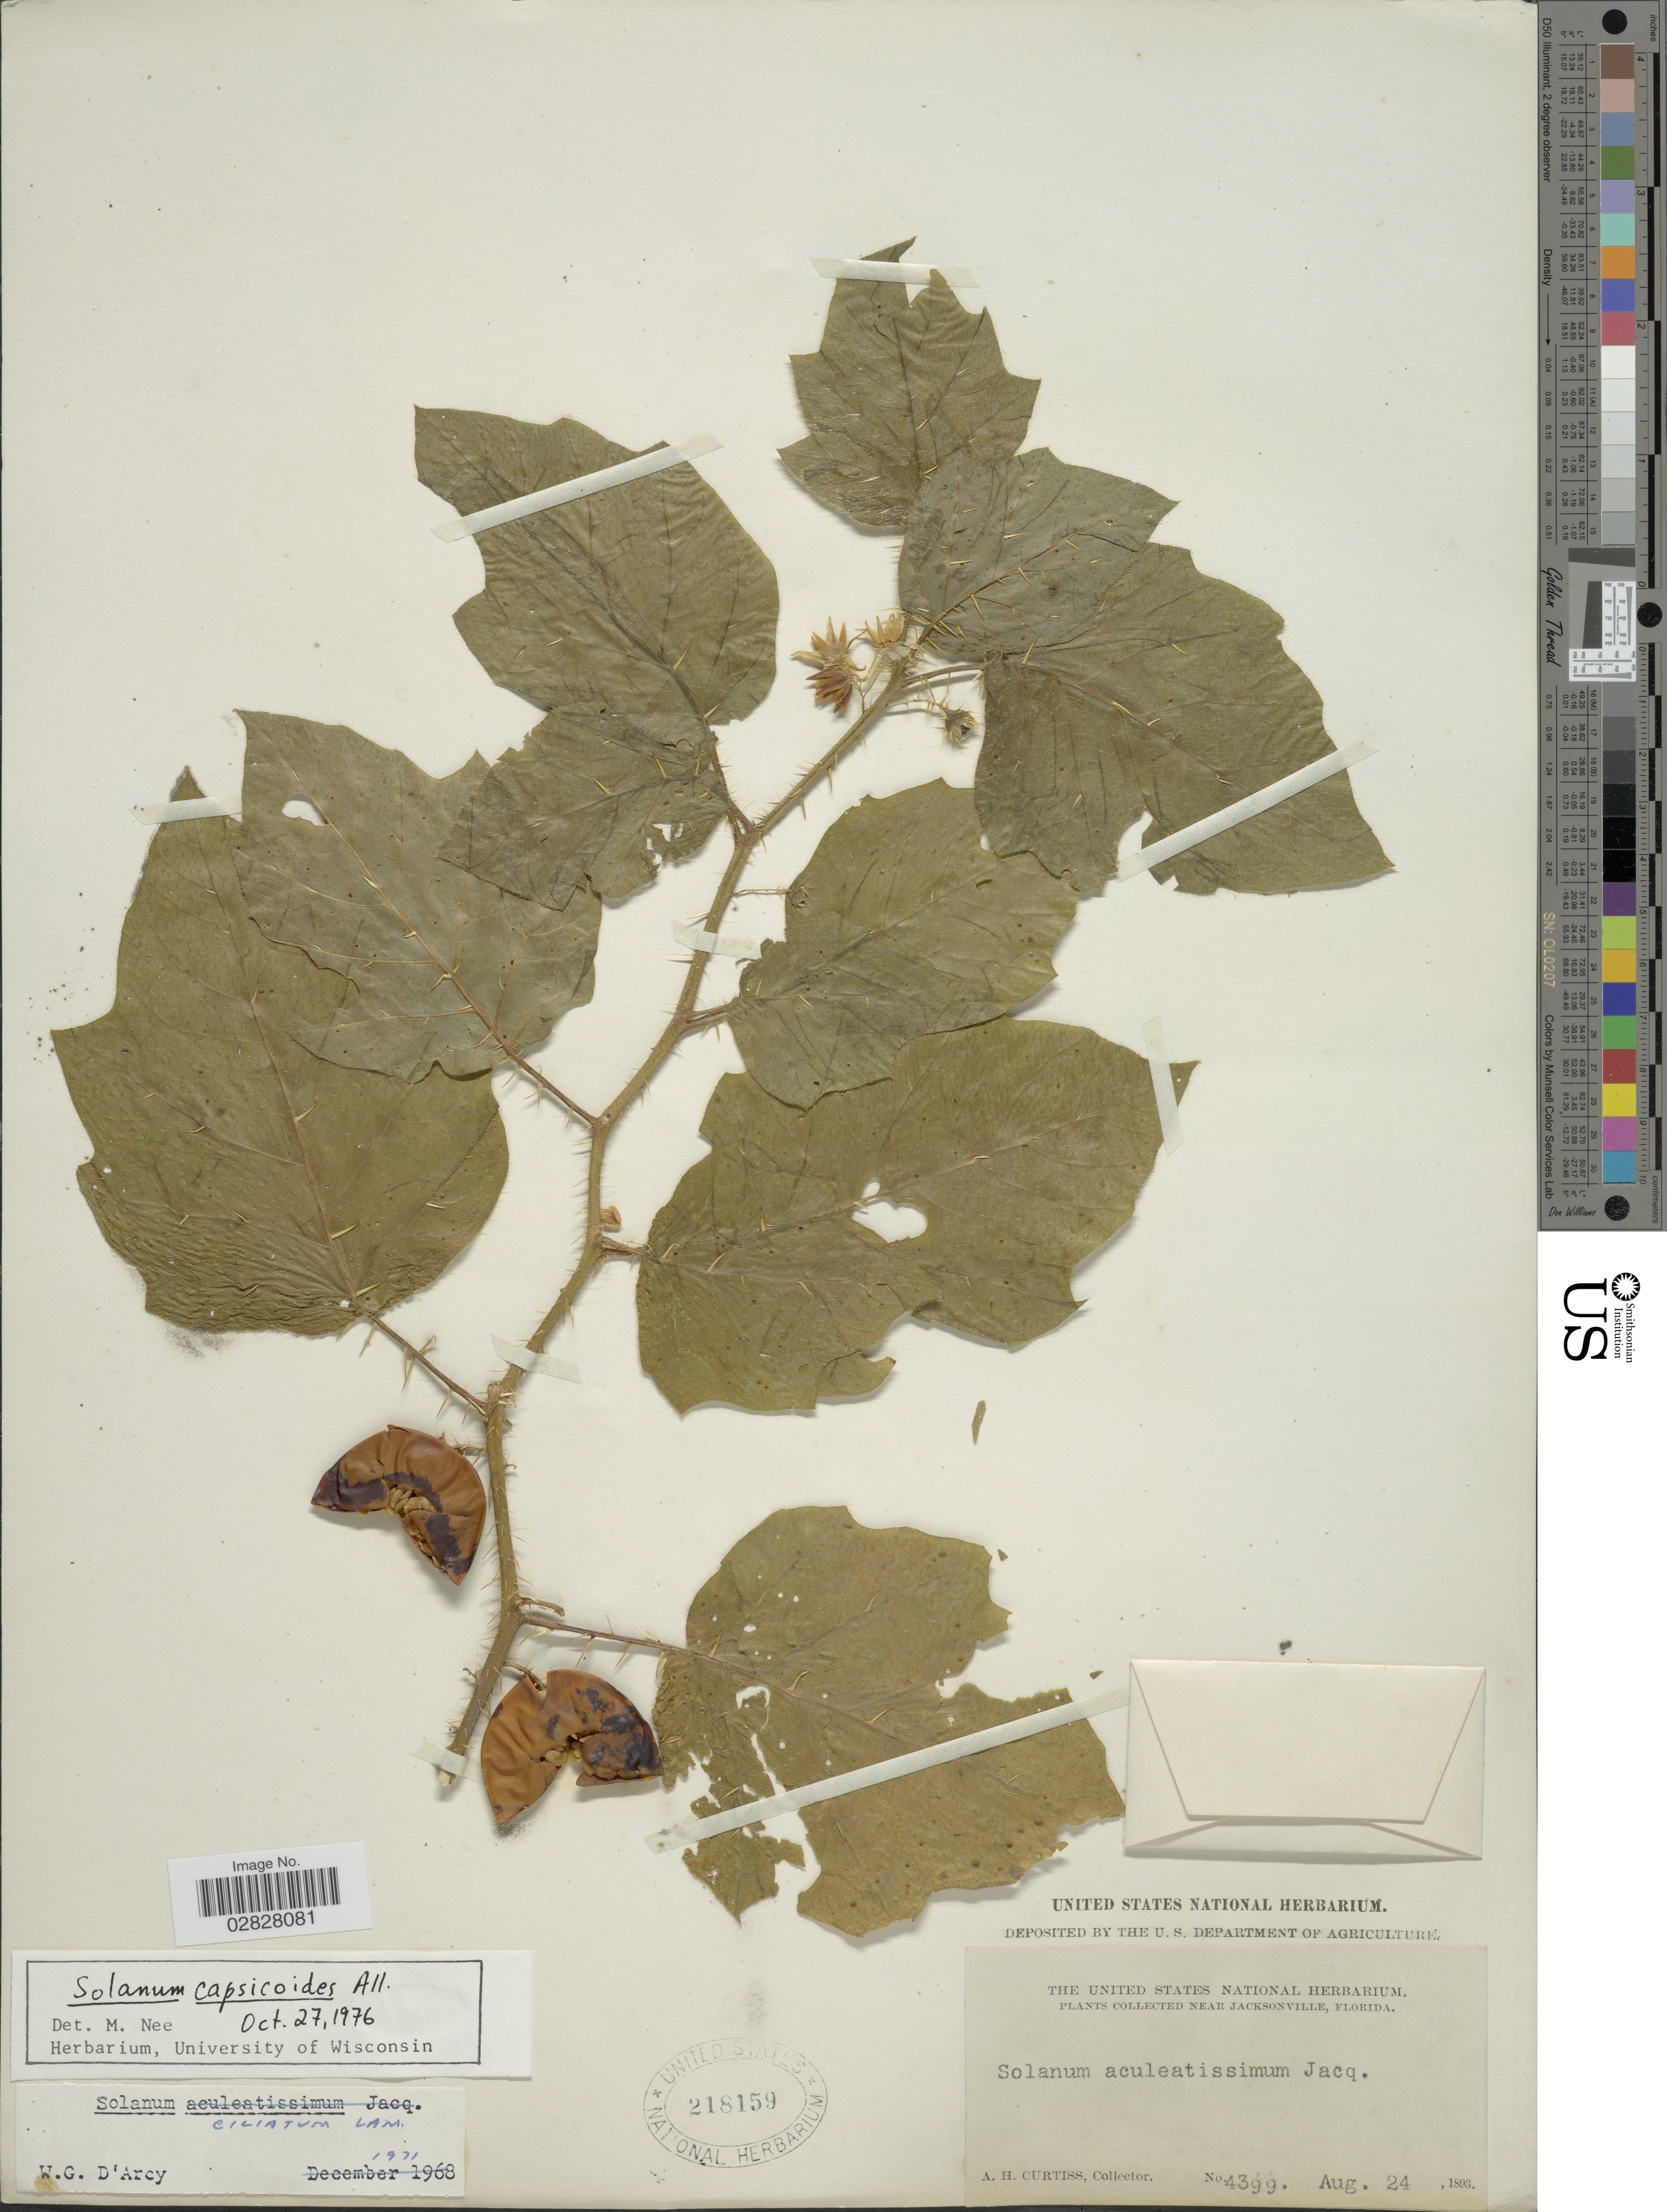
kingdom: Plantae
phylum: Tracheophyta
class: Magnoliopsida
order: Solanales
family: Solanaceae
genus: Solanum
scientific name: Solanum capsicoides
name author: All.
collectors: A. H. Curtiss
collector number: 4399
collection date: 1893-08-24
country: United States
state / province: Florida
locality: Near Jacksonville.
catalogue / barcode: US 218159